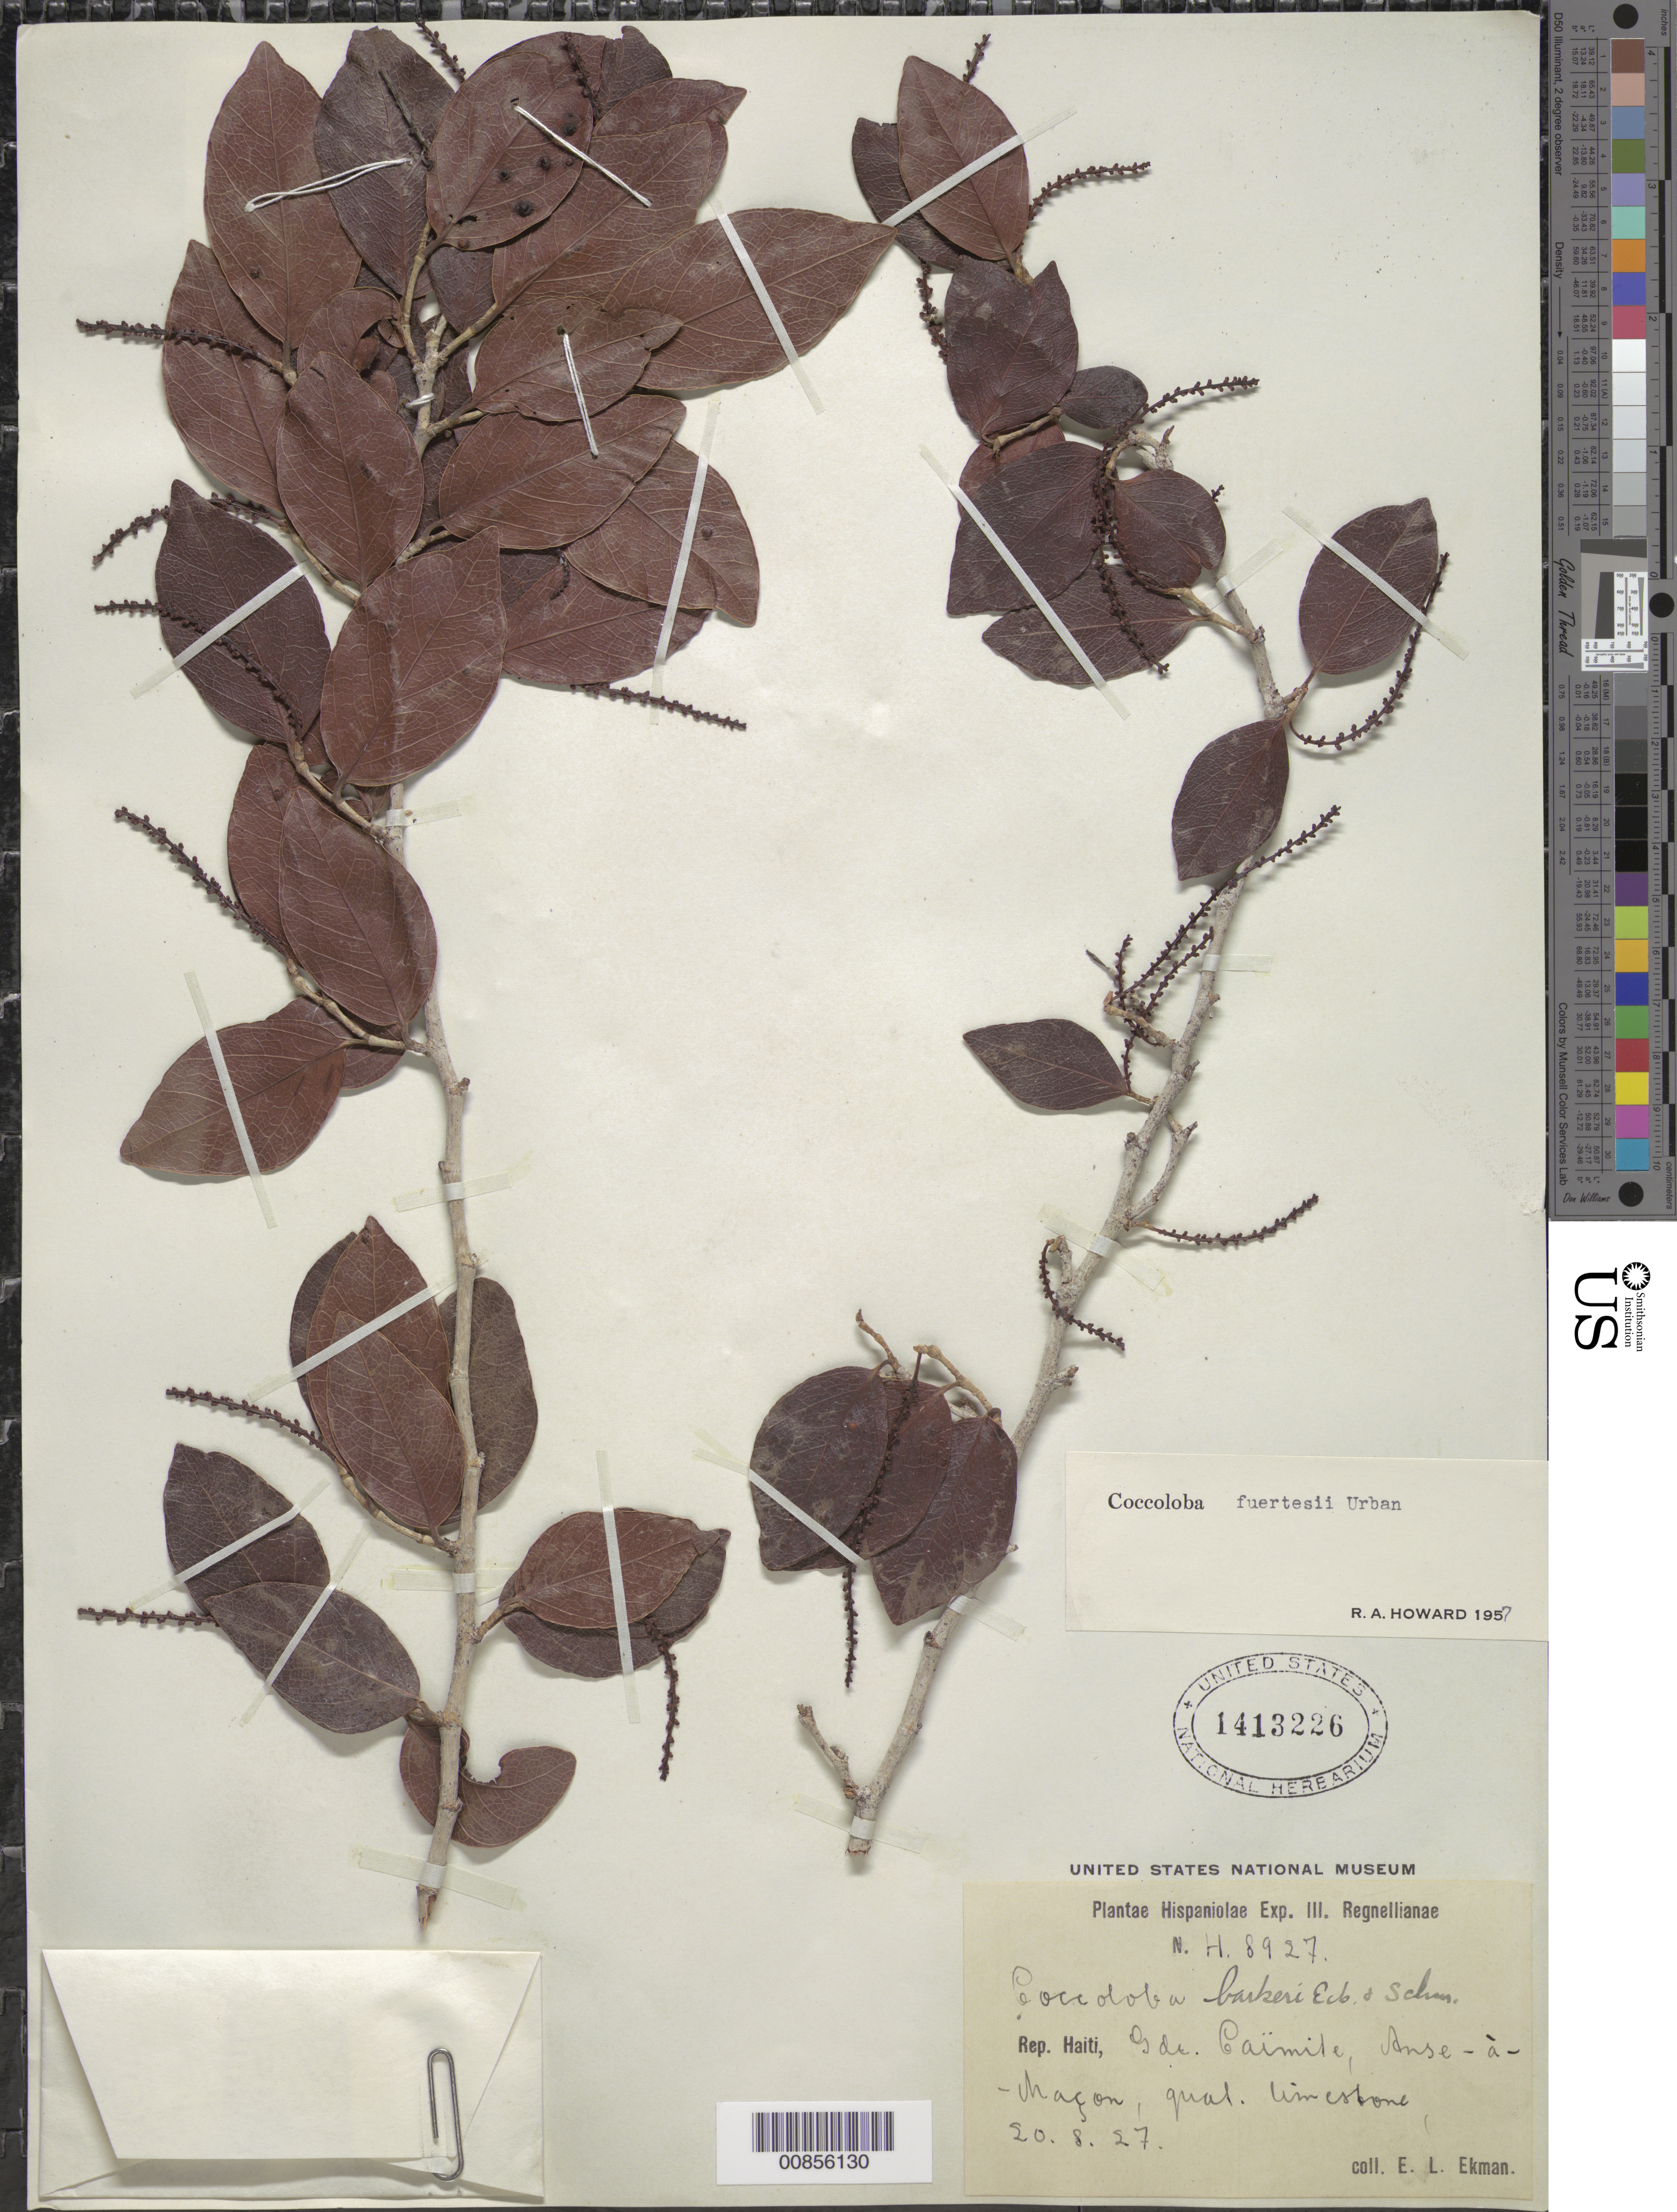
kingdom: Plantae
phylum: Tracheophyta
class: Magnoliopsida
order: Caryophyllales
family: Polygonaceae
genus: Coccoloba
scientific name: Coccoloba fuertesii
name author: Urb.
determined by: Howard, R. A.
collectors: E. L. Ekman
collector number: H 8927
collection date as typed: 20 Aug 1927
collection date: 1927-08-20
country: Haiti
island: Hispaniola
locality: Gde. Caïmite, Anse-à-Maçon.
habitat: Quaternary limestone.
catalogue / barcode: US 1413226